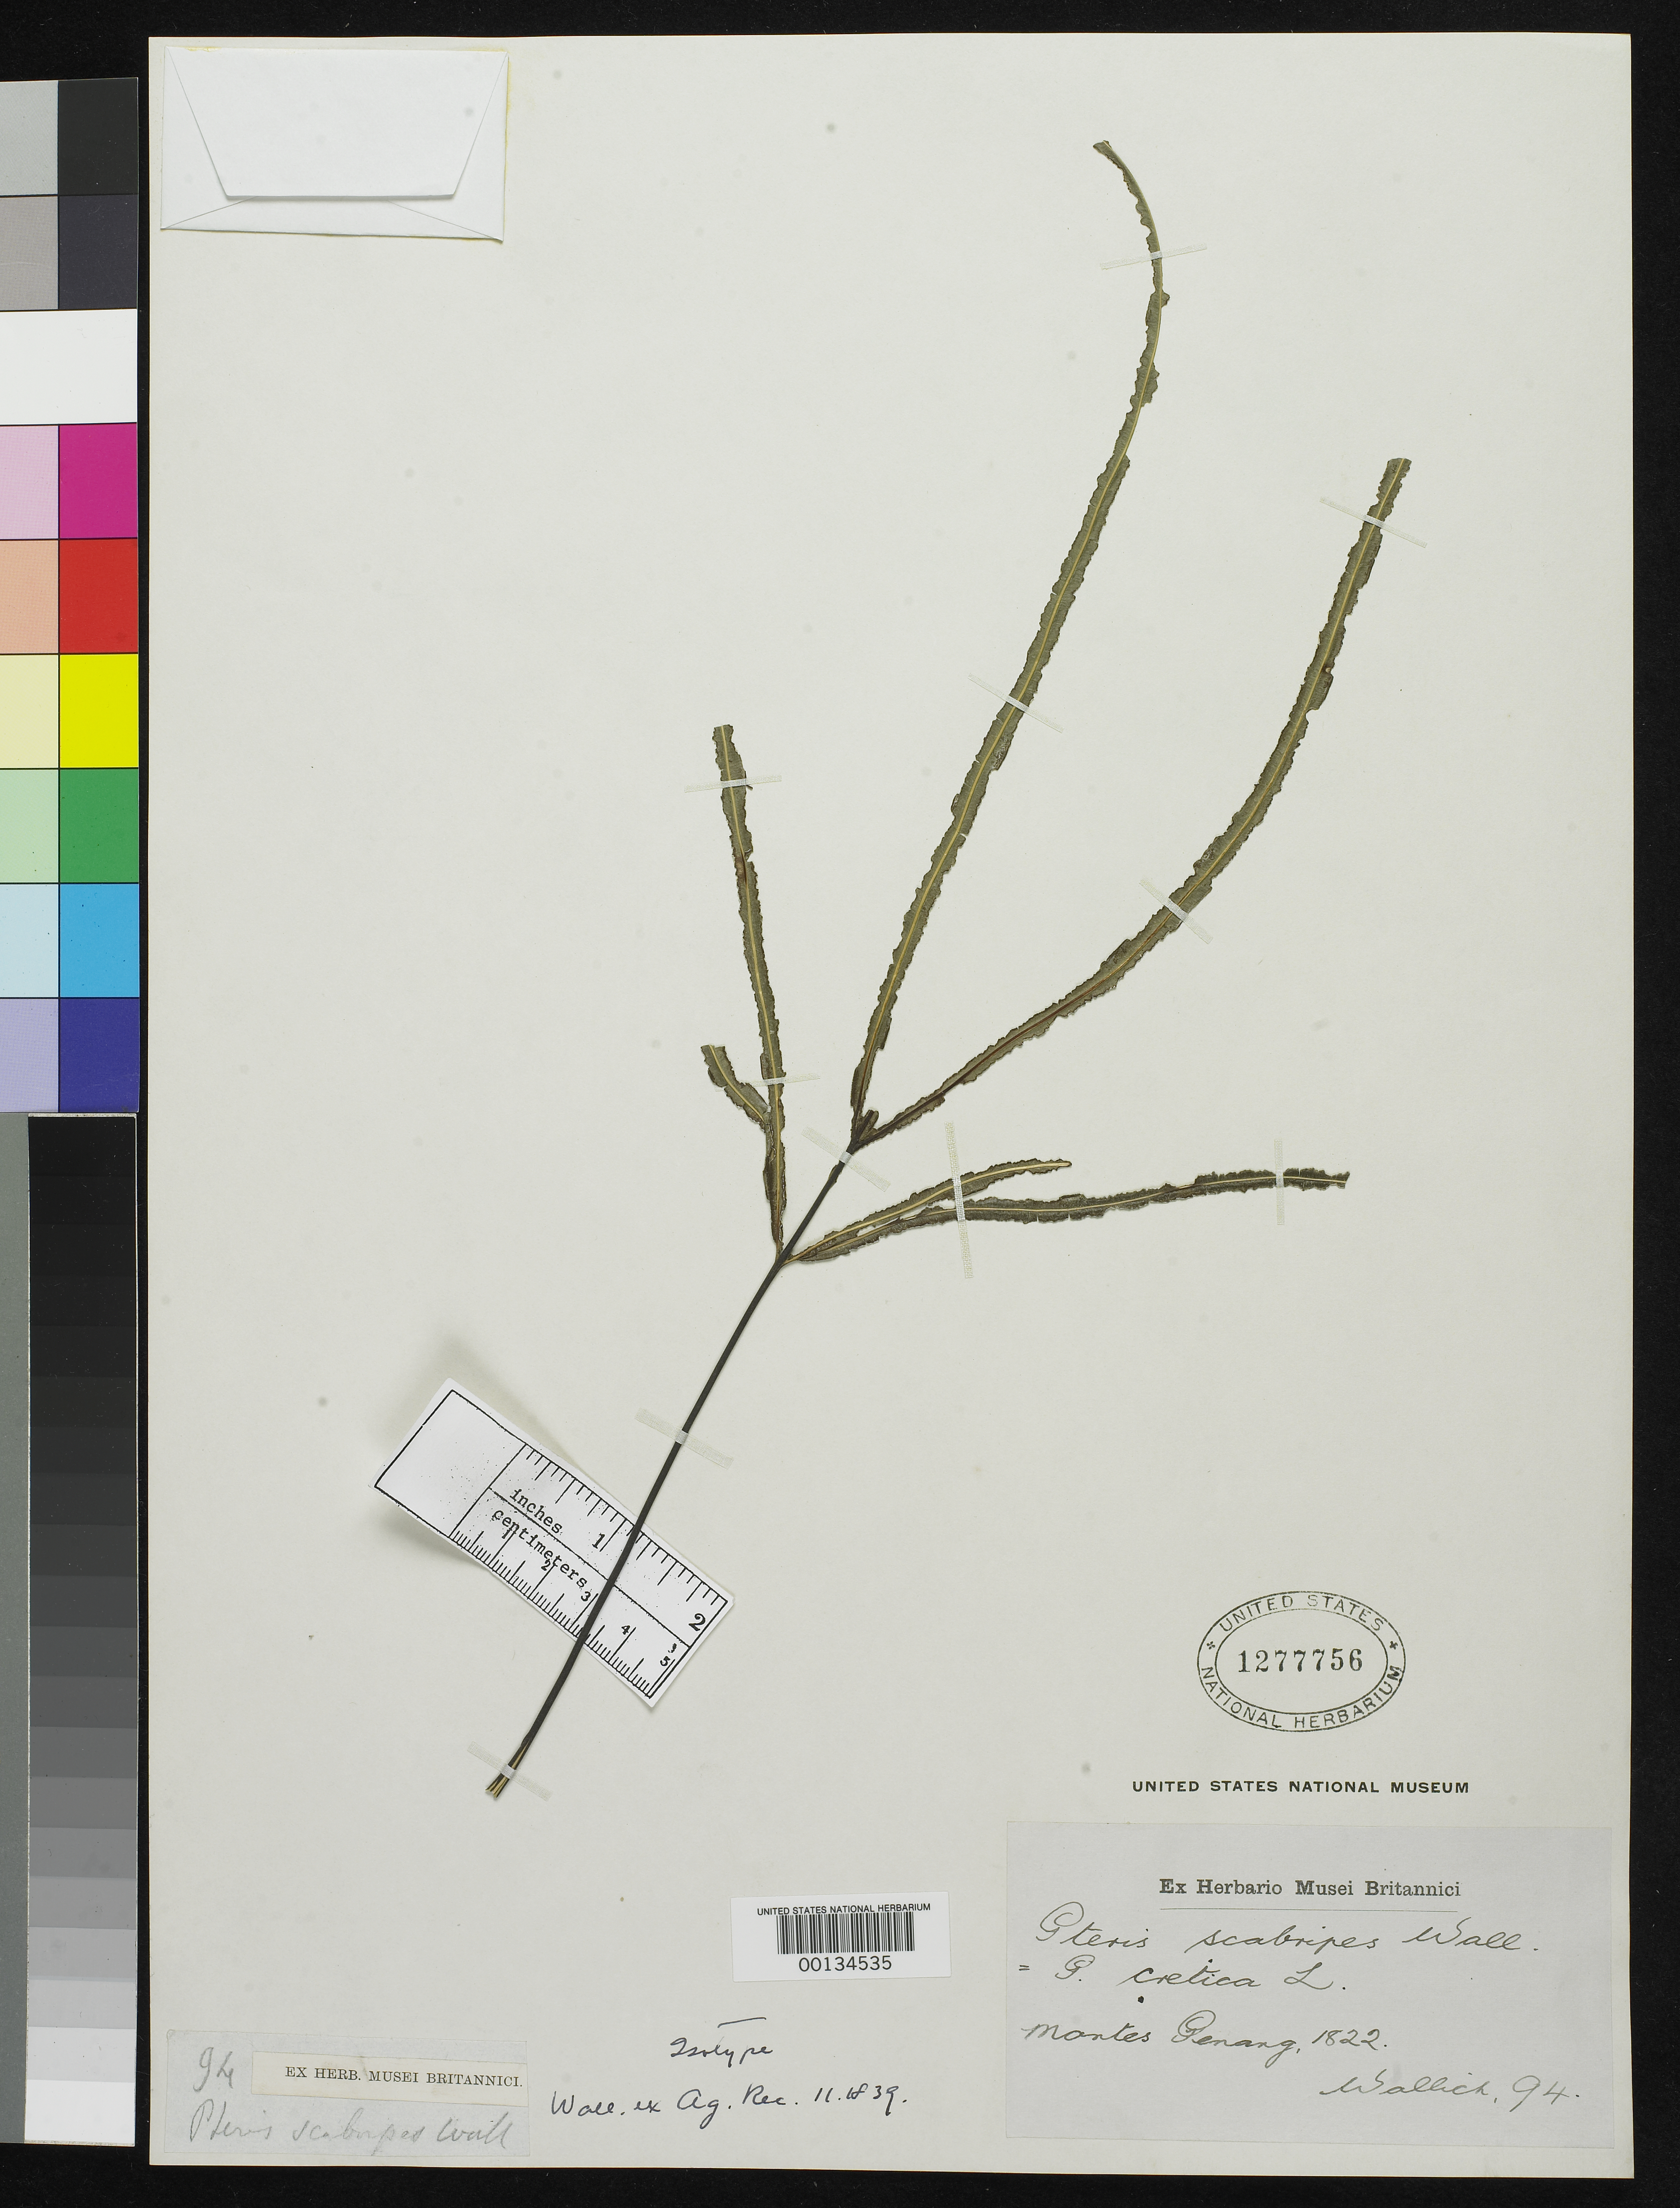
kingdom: Plantae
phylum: Tracheophyta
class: Polypodiopsida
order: Polypodiales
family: Pteridaceae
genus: Pteris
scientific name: Pteris scabripes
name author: Wall.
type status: Type Collection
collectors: N. Wallich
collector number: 94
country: Malaysia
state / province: Pulau Pinang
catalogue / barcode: US 1277756